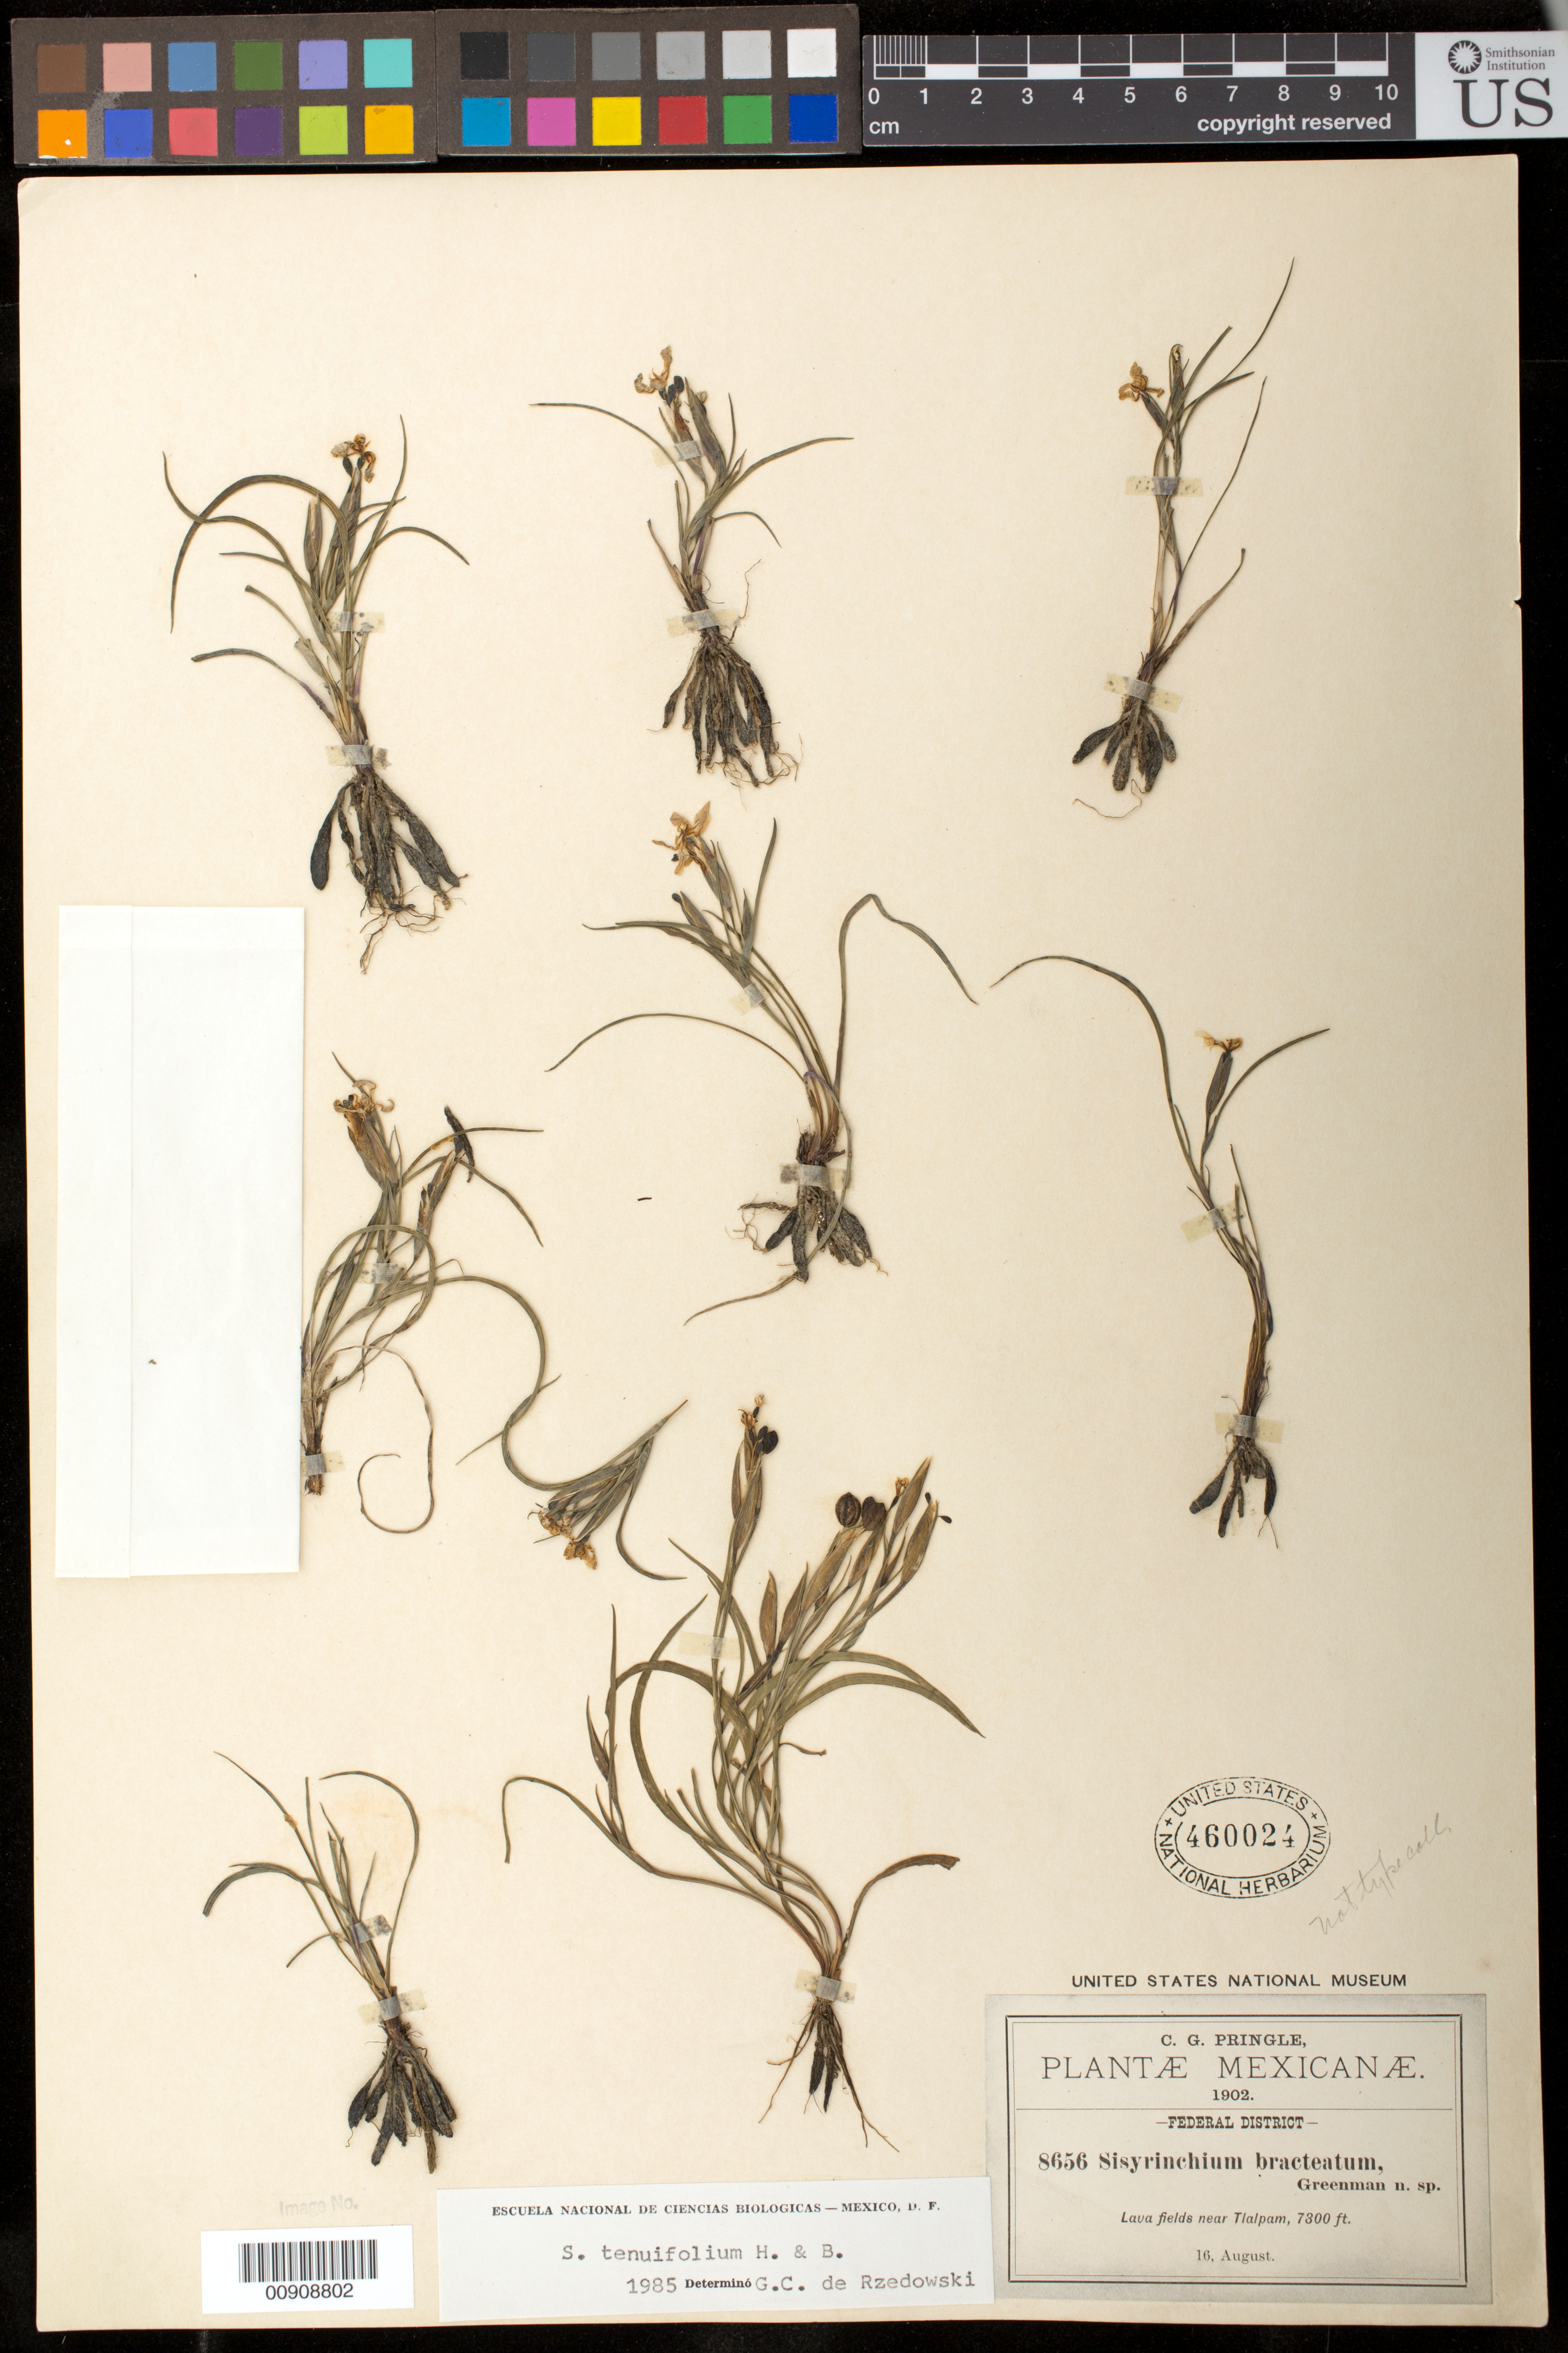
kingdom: Plantae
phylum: Tracheophyta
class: Liliopsida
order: Asparagales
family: Iridaceae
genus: Sisyrinchium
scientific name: Sisyrinchium bracteatum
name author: Greenm.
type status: Isosyntype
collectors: C. G. Pringle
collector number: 8656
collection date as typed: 16 Aug 1902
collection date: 1902-08-16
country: Mexico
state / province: Distrito Federal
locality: Near Tlalpam, Federal District.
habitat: Lava fields.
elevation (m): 2225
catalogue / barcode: US 460024